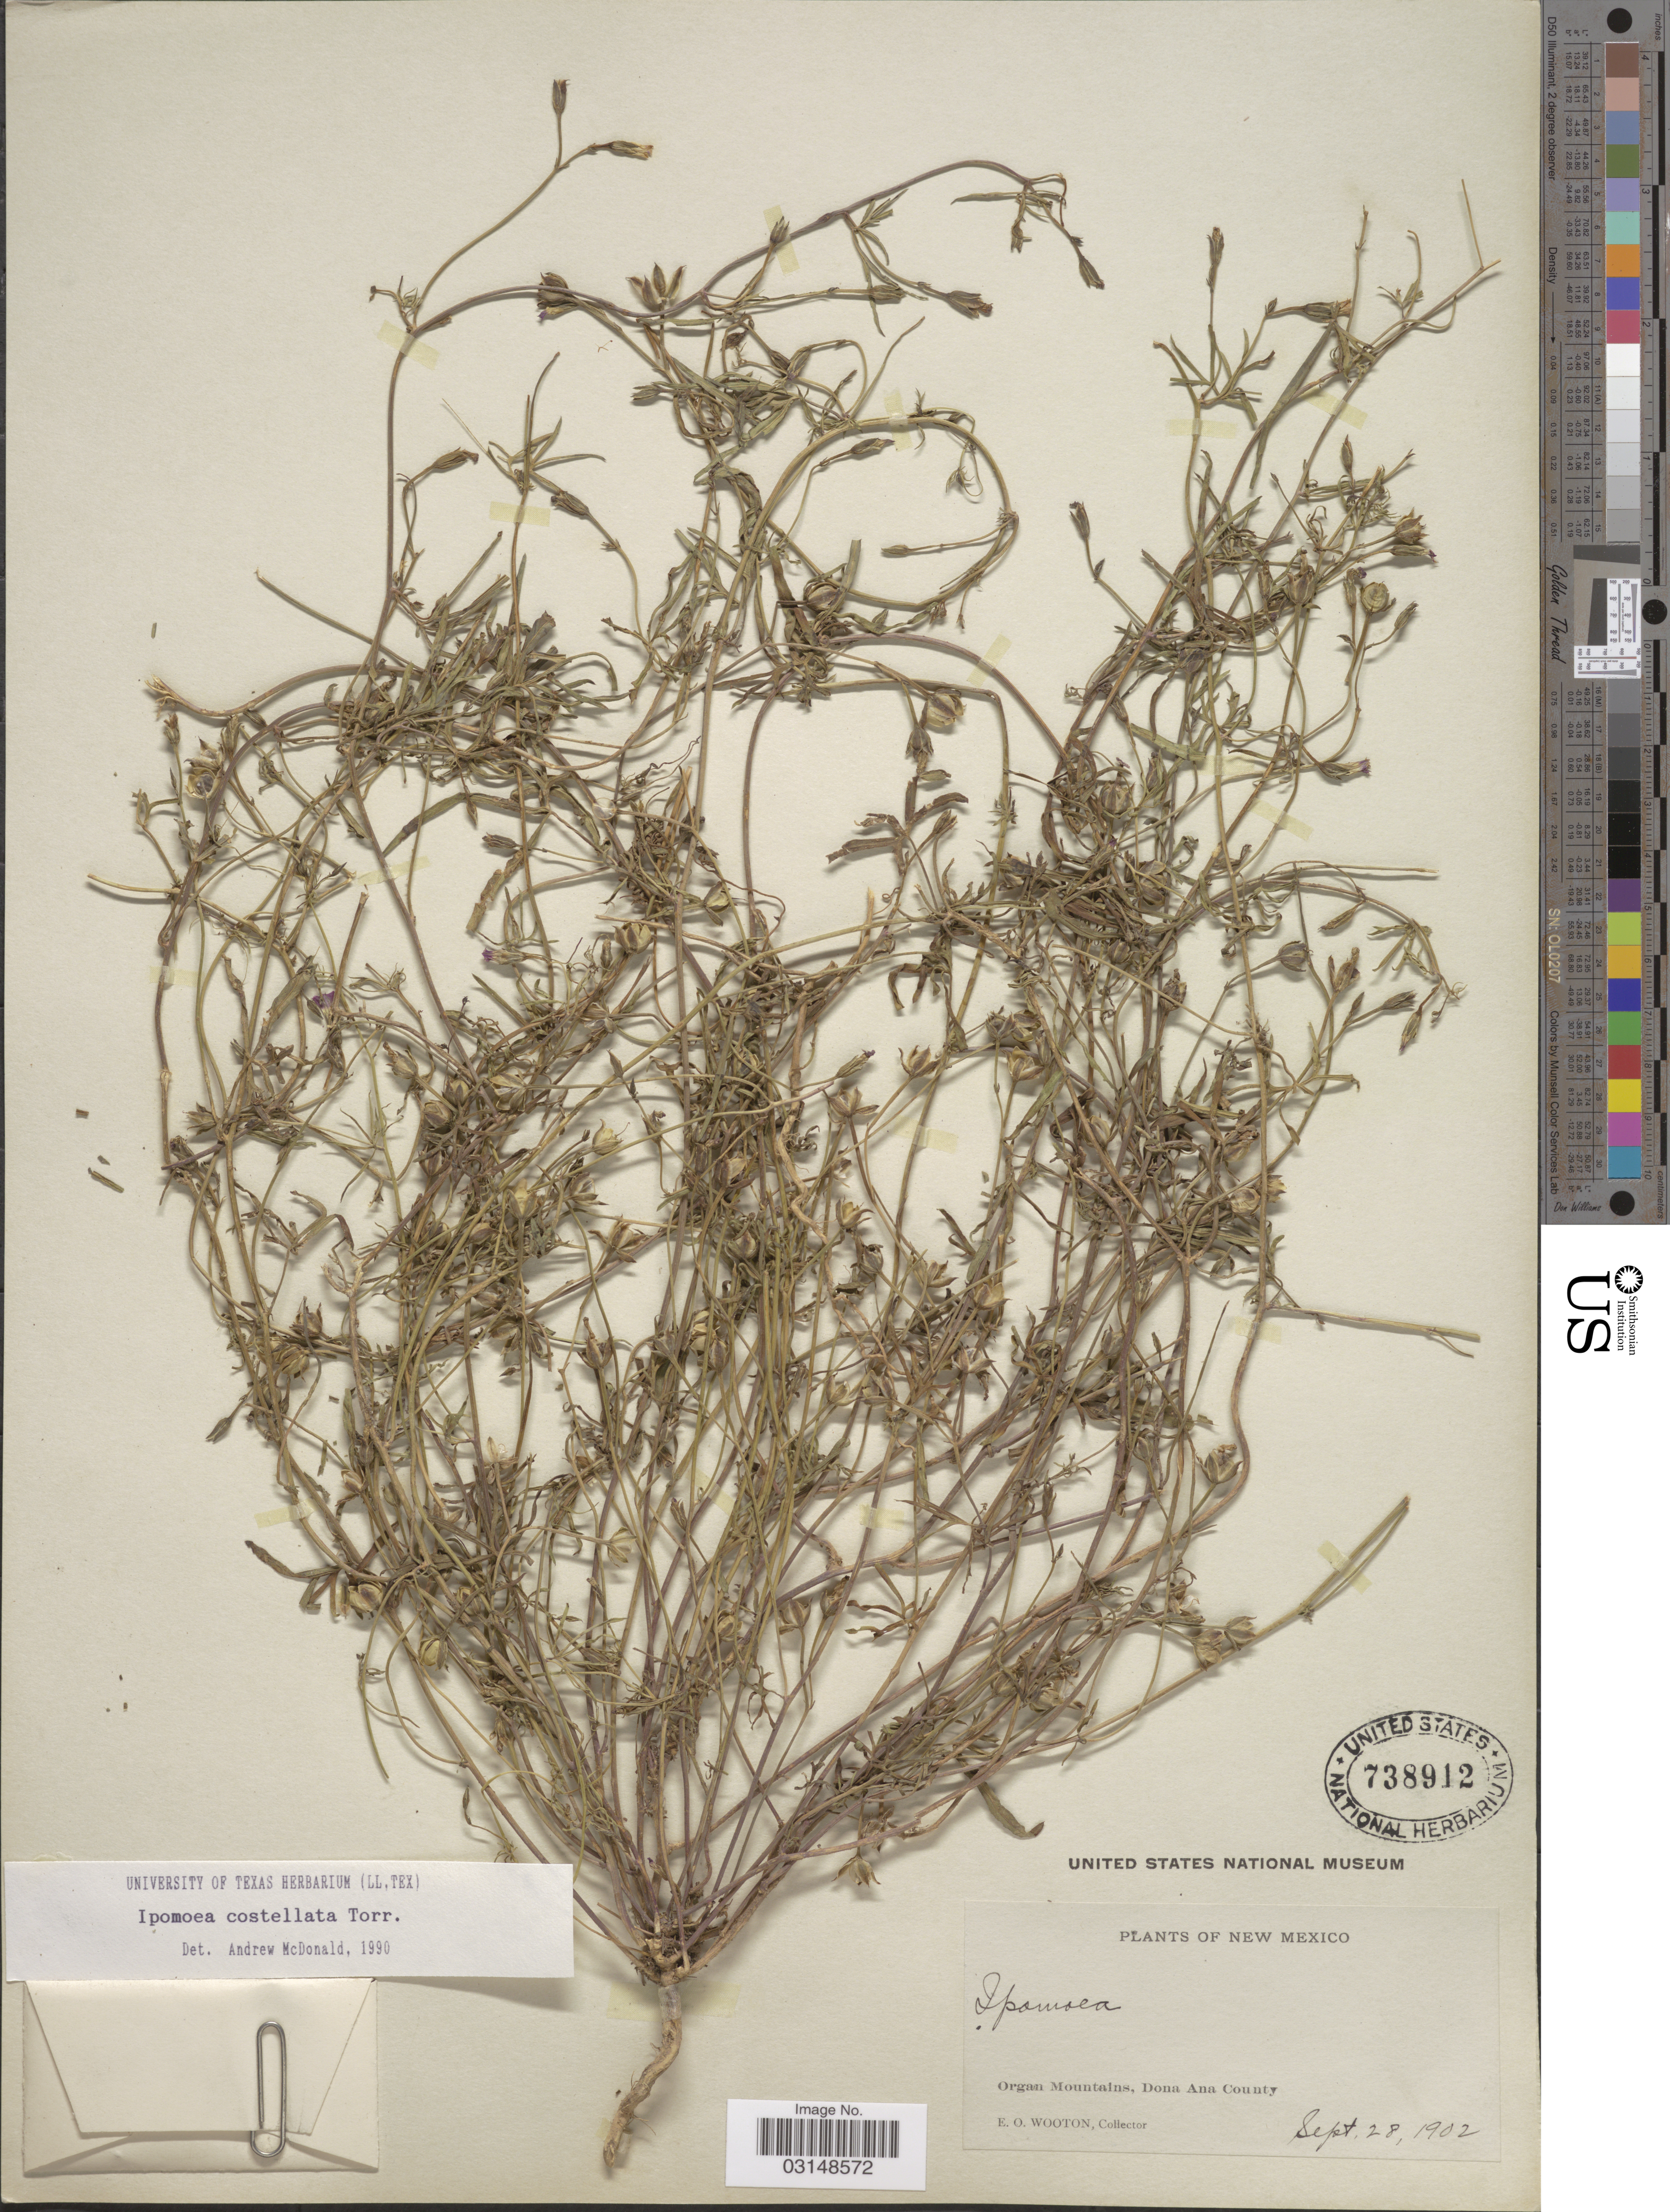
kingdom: Plantae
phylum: Tracheophyta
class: Magnoliopsida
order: Solanales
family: Convolvulaceae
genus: Ipomoea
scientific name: Ipomoea costellata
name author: Torr.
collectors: E. O. Wooton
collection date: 1902-09-28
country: United States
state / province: New Mexico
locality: Organ Mountains, Dona Ana County.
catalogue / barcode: US 738912